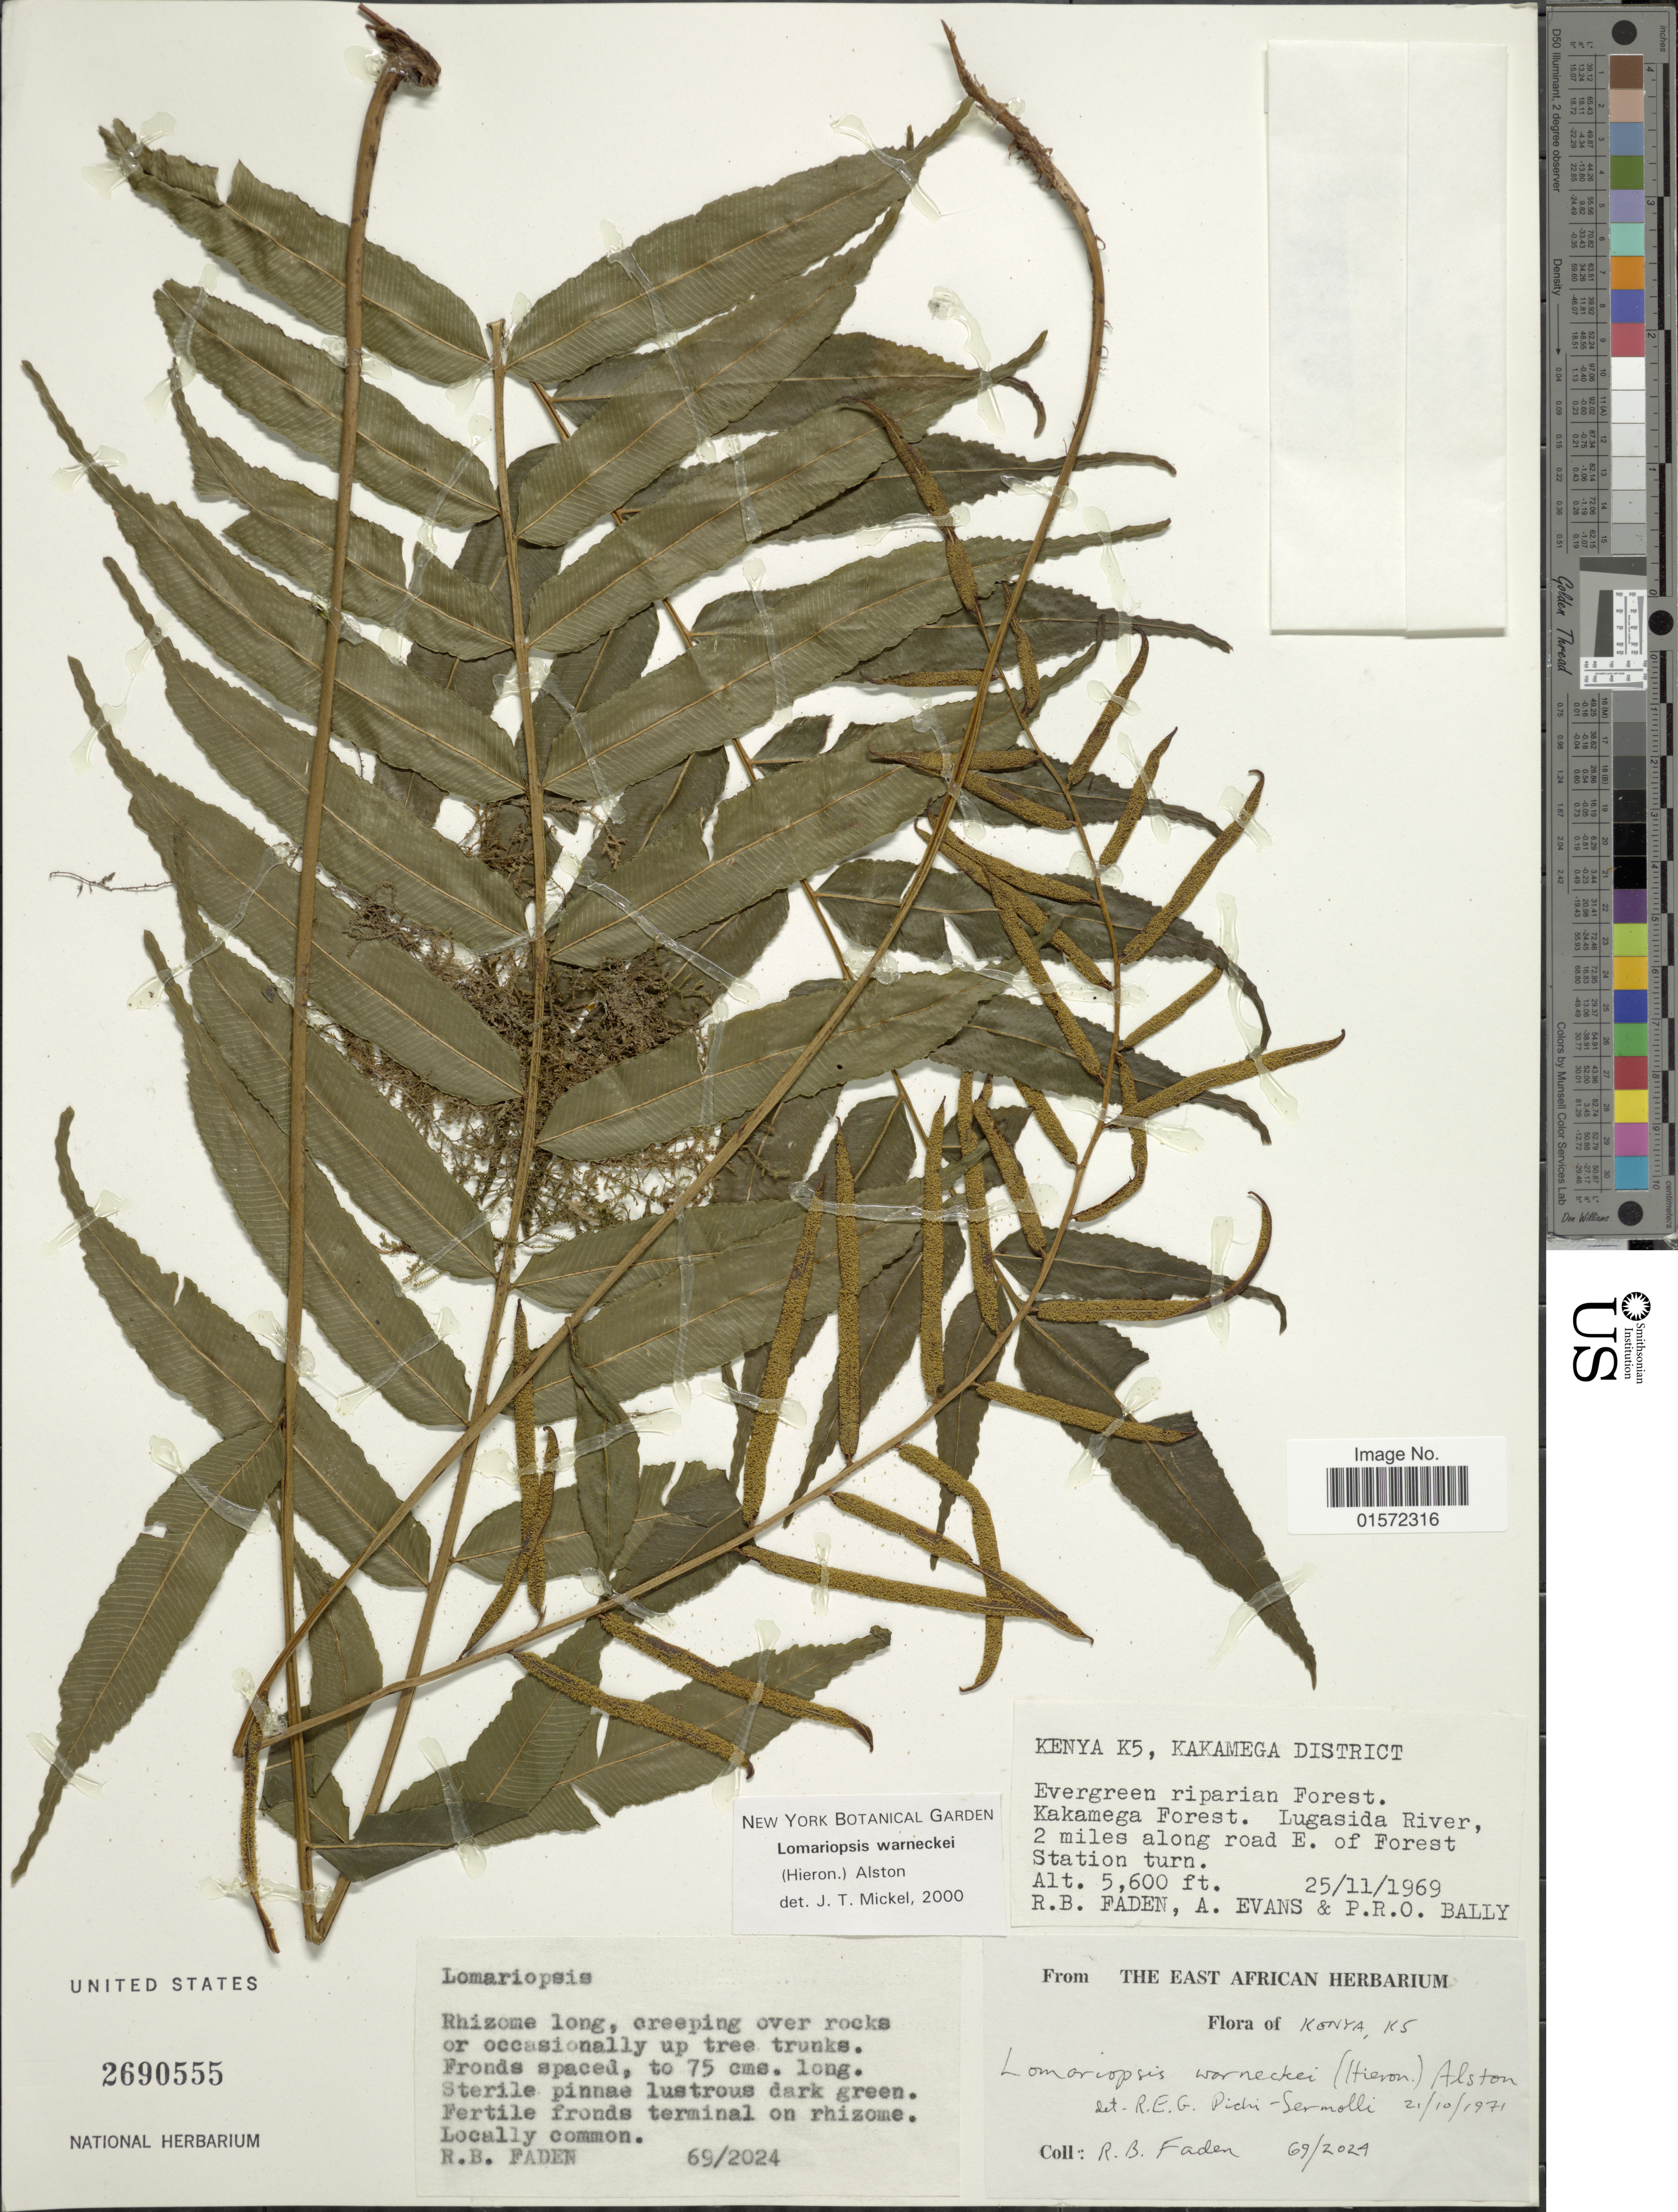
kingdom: Plantae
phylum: Tracheophyta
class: Polypodiopsida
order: Polypodiales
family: Lomariopsidaceae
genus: Lomariopsis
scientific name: Lomariopsis warneckei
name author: (Hieron.) Alston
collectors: R. B. Faden, A. Evans & P. Bally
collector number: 69/2024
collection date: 1969-11-25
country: Kenya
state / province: Kakamega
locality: Kenya K5, Kakamega District, Kakamega Forest, Lugasida River, 2 miles along road E. of Forest Station turn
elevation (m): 1707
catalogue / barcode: US 2690555